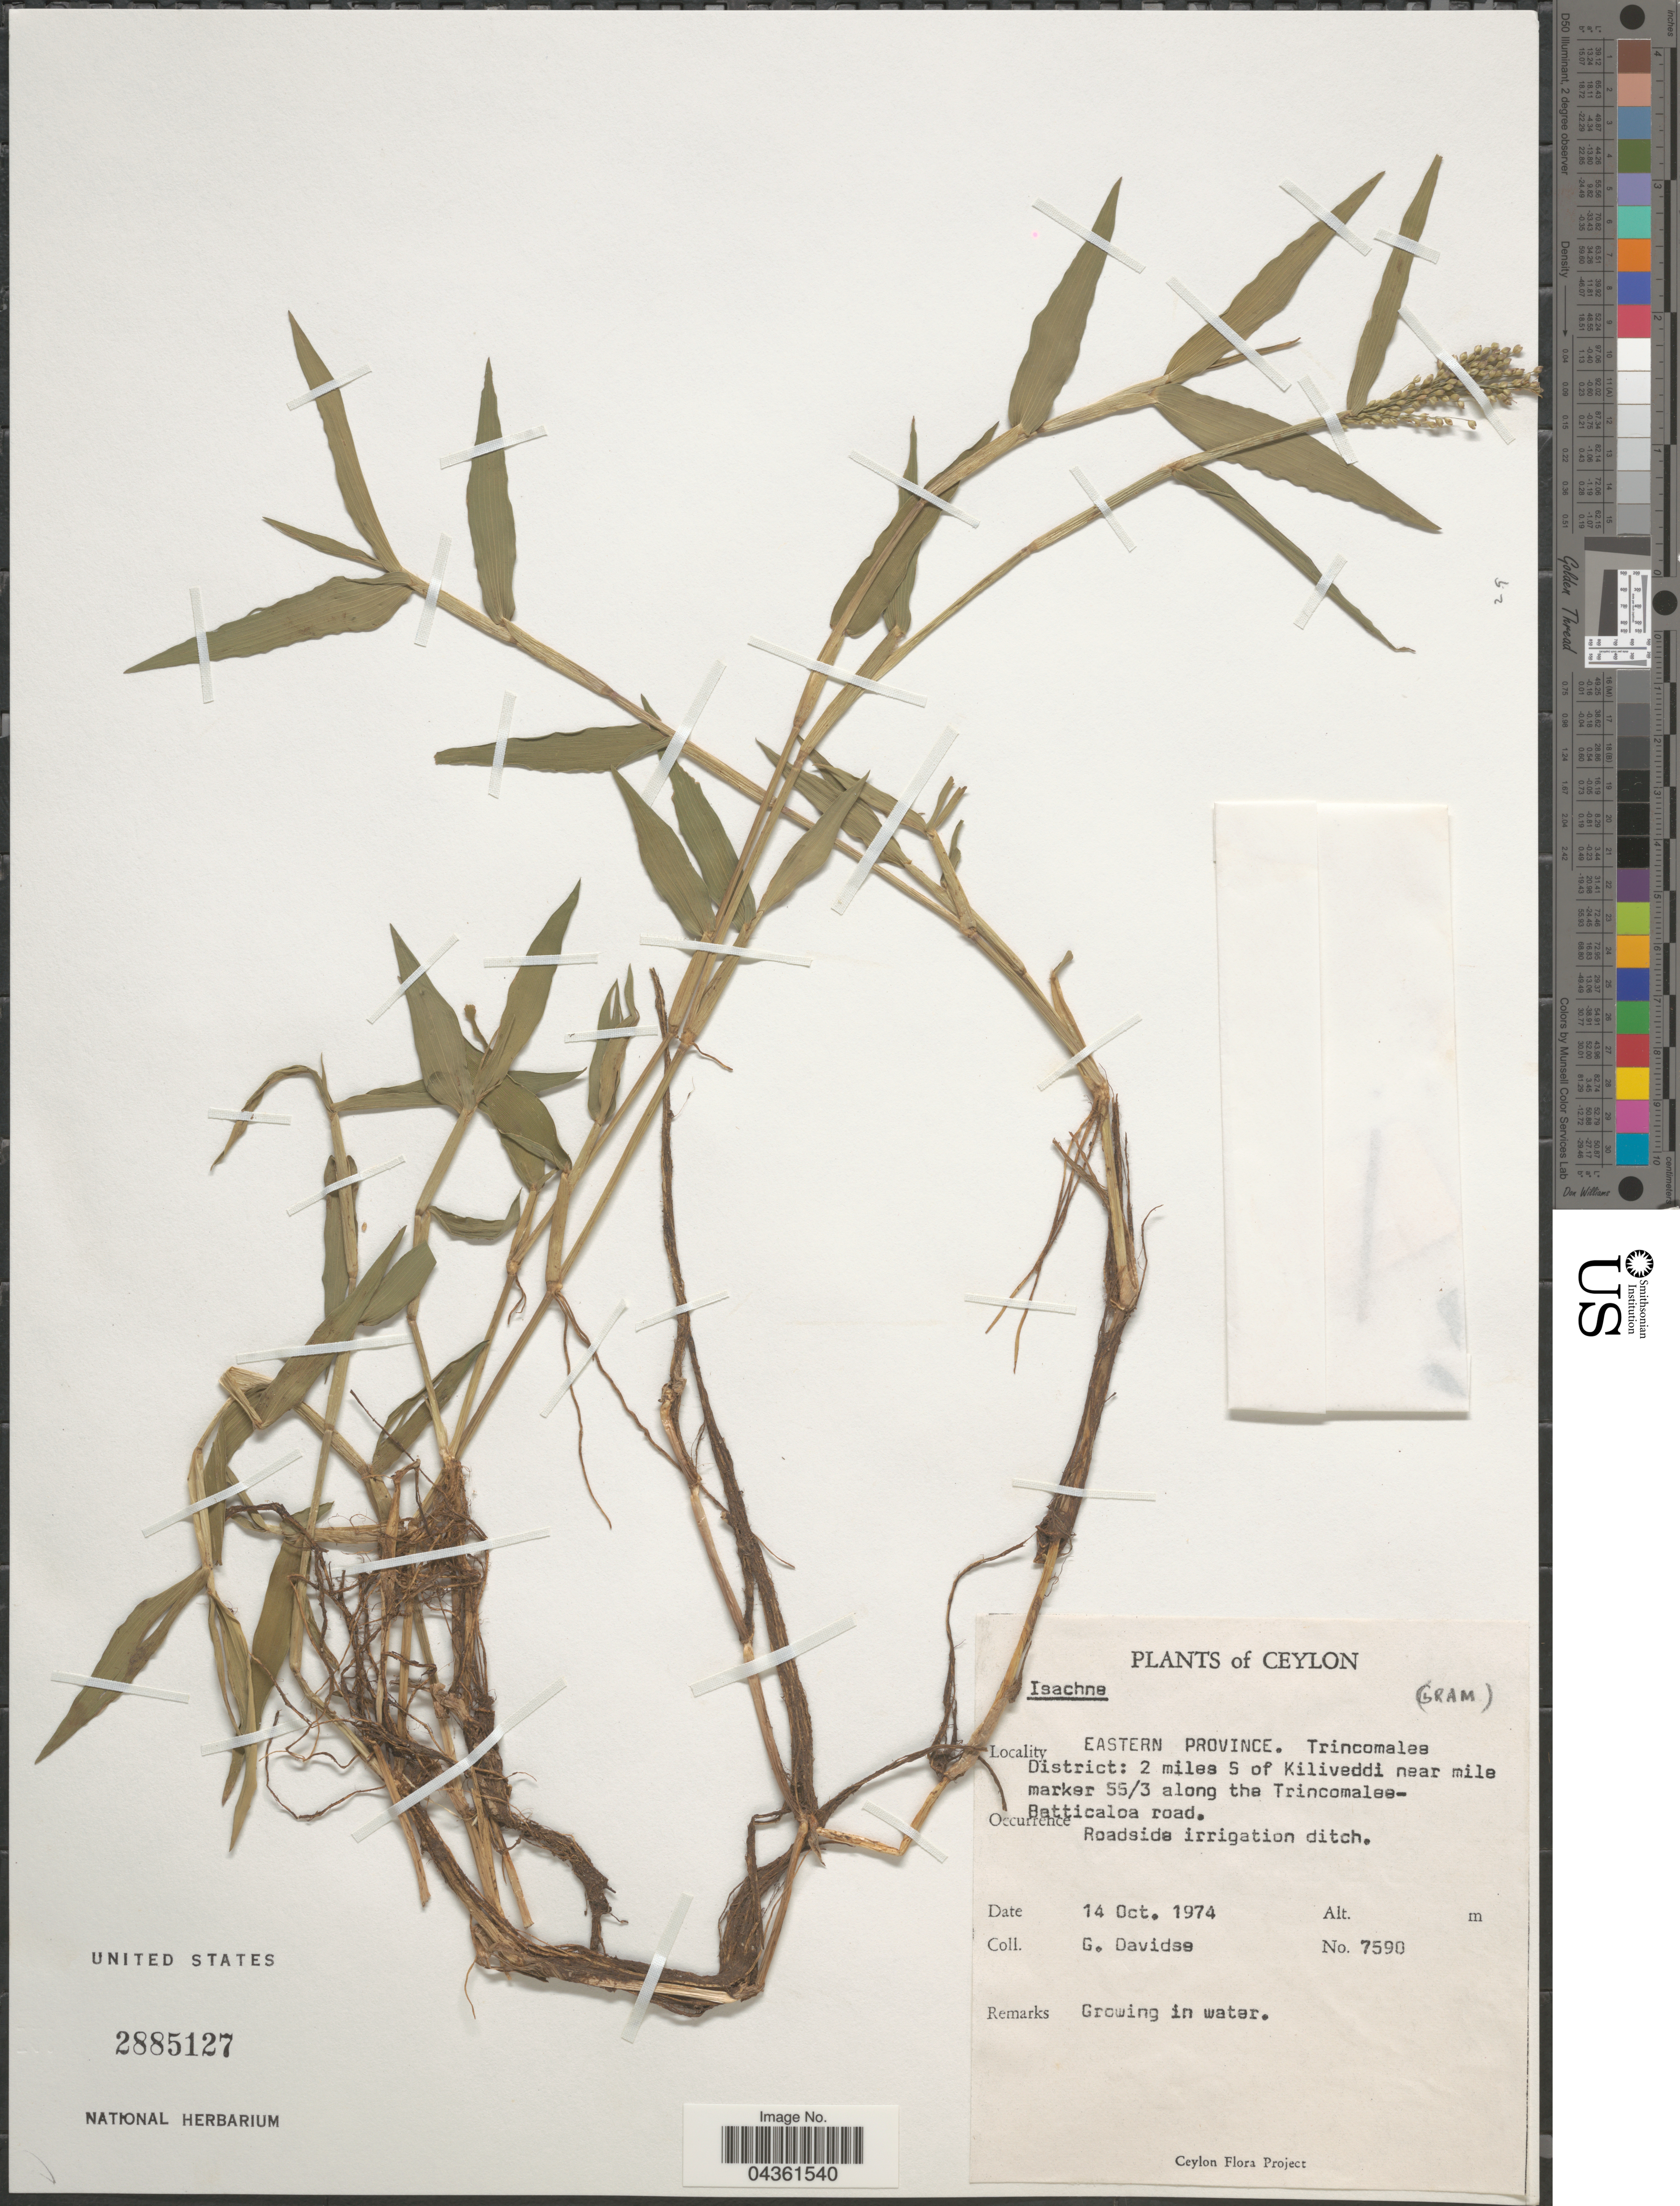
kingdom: Plantae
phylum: Tracheophyta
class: Liliopsida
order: Poales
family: Poaceae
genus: Isachne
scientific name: Isachne globosa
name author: (Thunb.) Kuntze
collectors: G. Davidse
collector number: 7590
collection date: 1974-10-14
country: Sri Lanka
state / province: Eastern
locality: Ceylon. Trincomalee District: 2 miles S of Kiliveddi near mile marker 55/3 along the Trincomalee-Batticaloa road.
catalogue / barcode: US 2885127